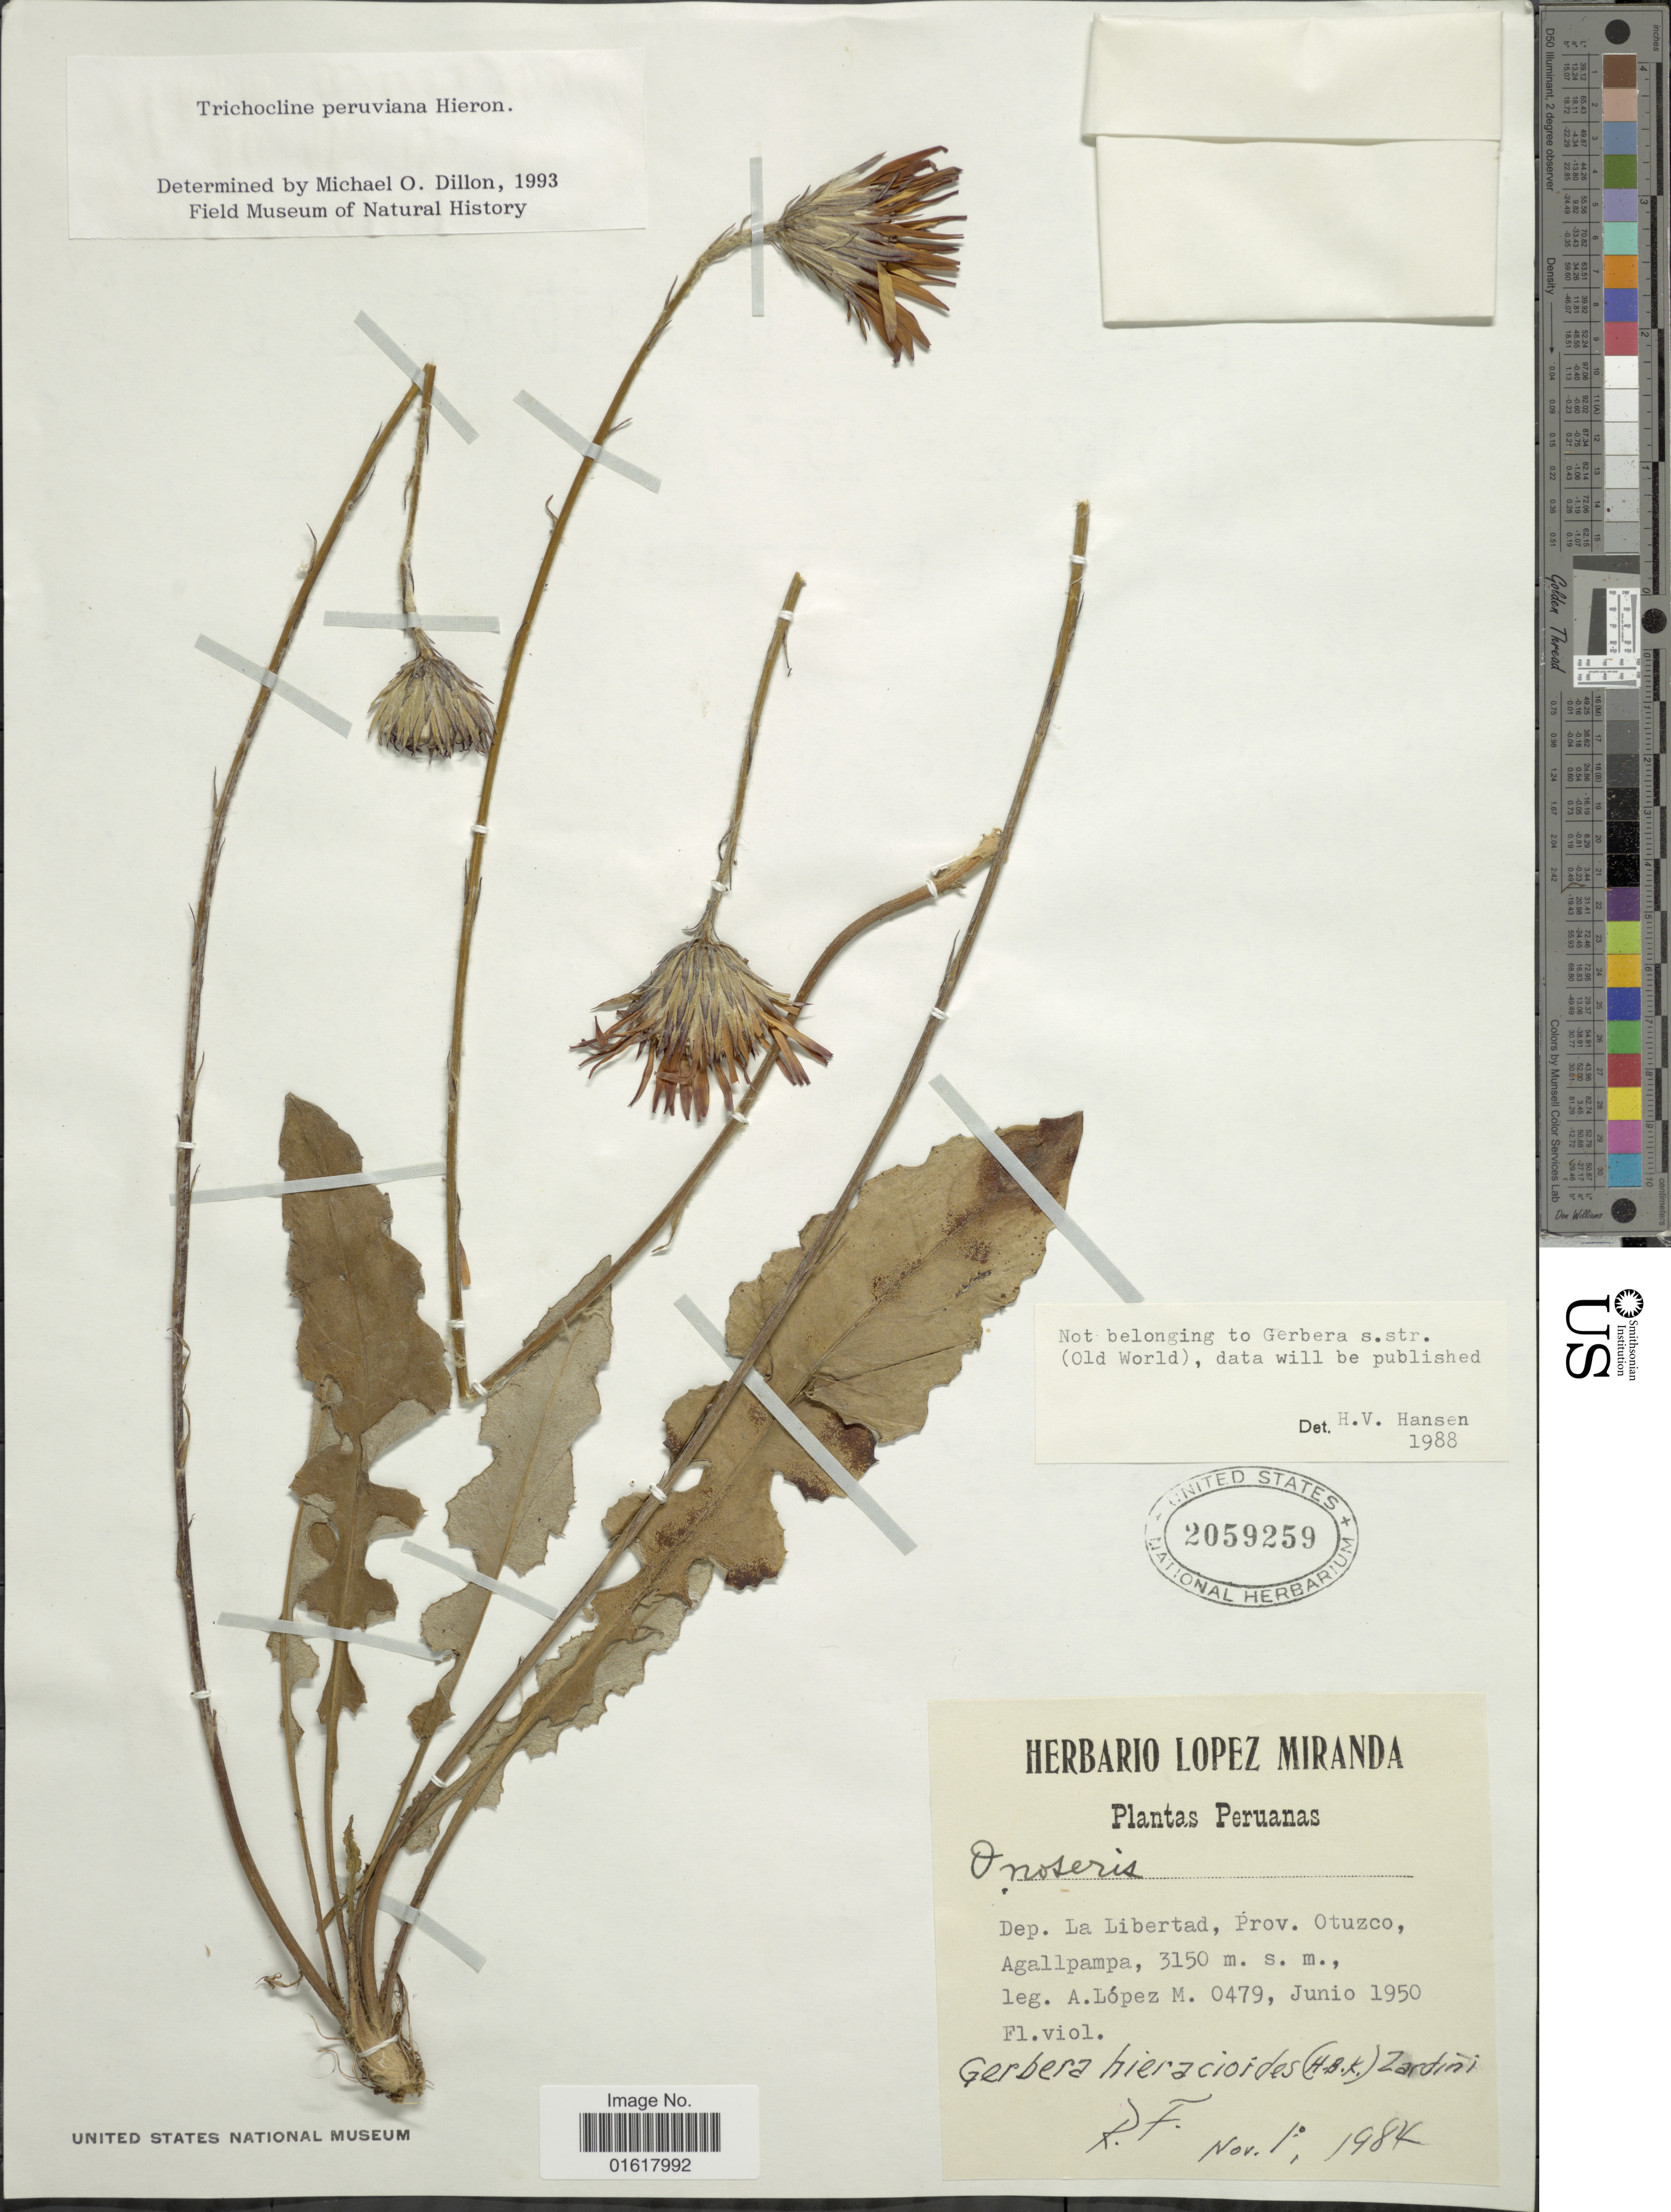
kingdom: Plantae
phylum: Tracheophyta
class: Magnoliopsida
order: Asterales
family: Asteraceae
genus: Trichocline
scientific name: Trichocline peruviana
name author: Hieron.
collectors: A. López M.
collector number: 0479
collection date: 1950-06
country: Peru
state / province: La Libertad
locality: Prov. Otuzco, Agallpampa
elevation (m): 3150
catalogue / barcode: US 2059259